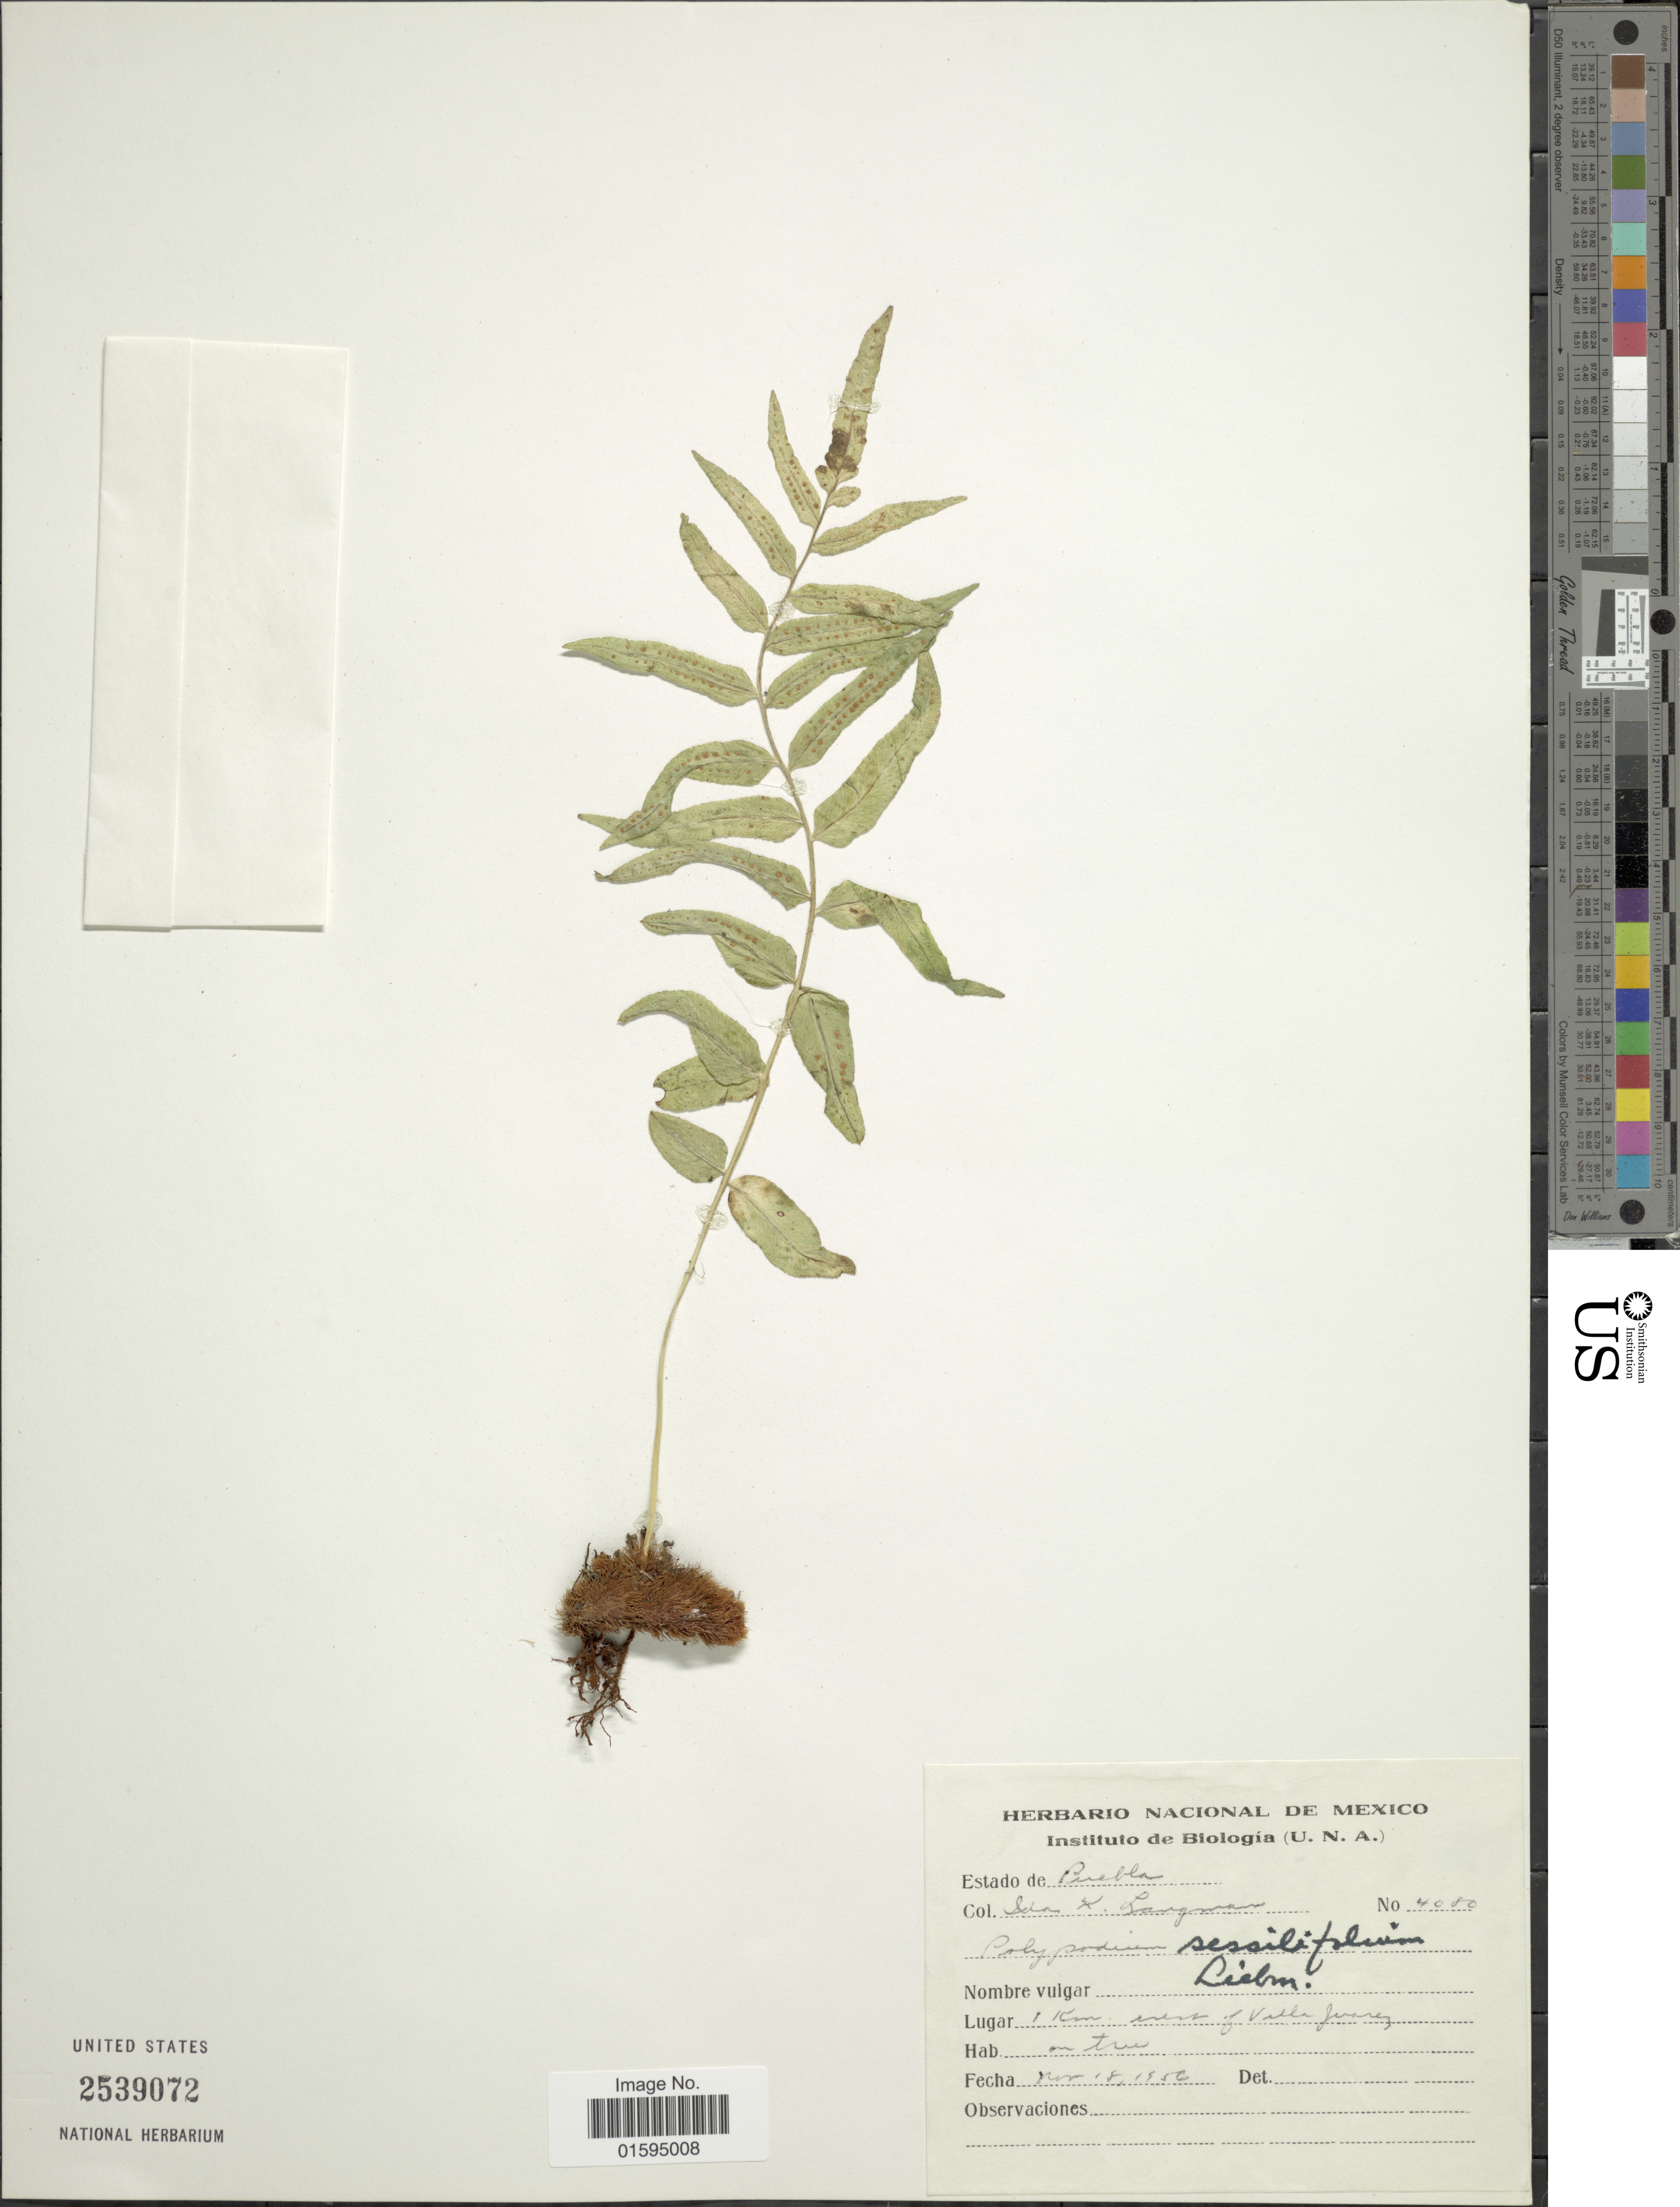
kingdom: Plantae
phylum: Tracheophyta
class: Polypodiopsida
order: Polypodiales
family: Polypodiaceae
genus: Polypodium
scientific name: Polypodium echinolepis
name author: Fée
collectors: I. K. Langman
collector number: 4080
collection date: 1856-03-18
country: Mexico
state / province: Puebla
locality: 1 km. west of Villa Juarez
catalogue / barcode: US 2539072